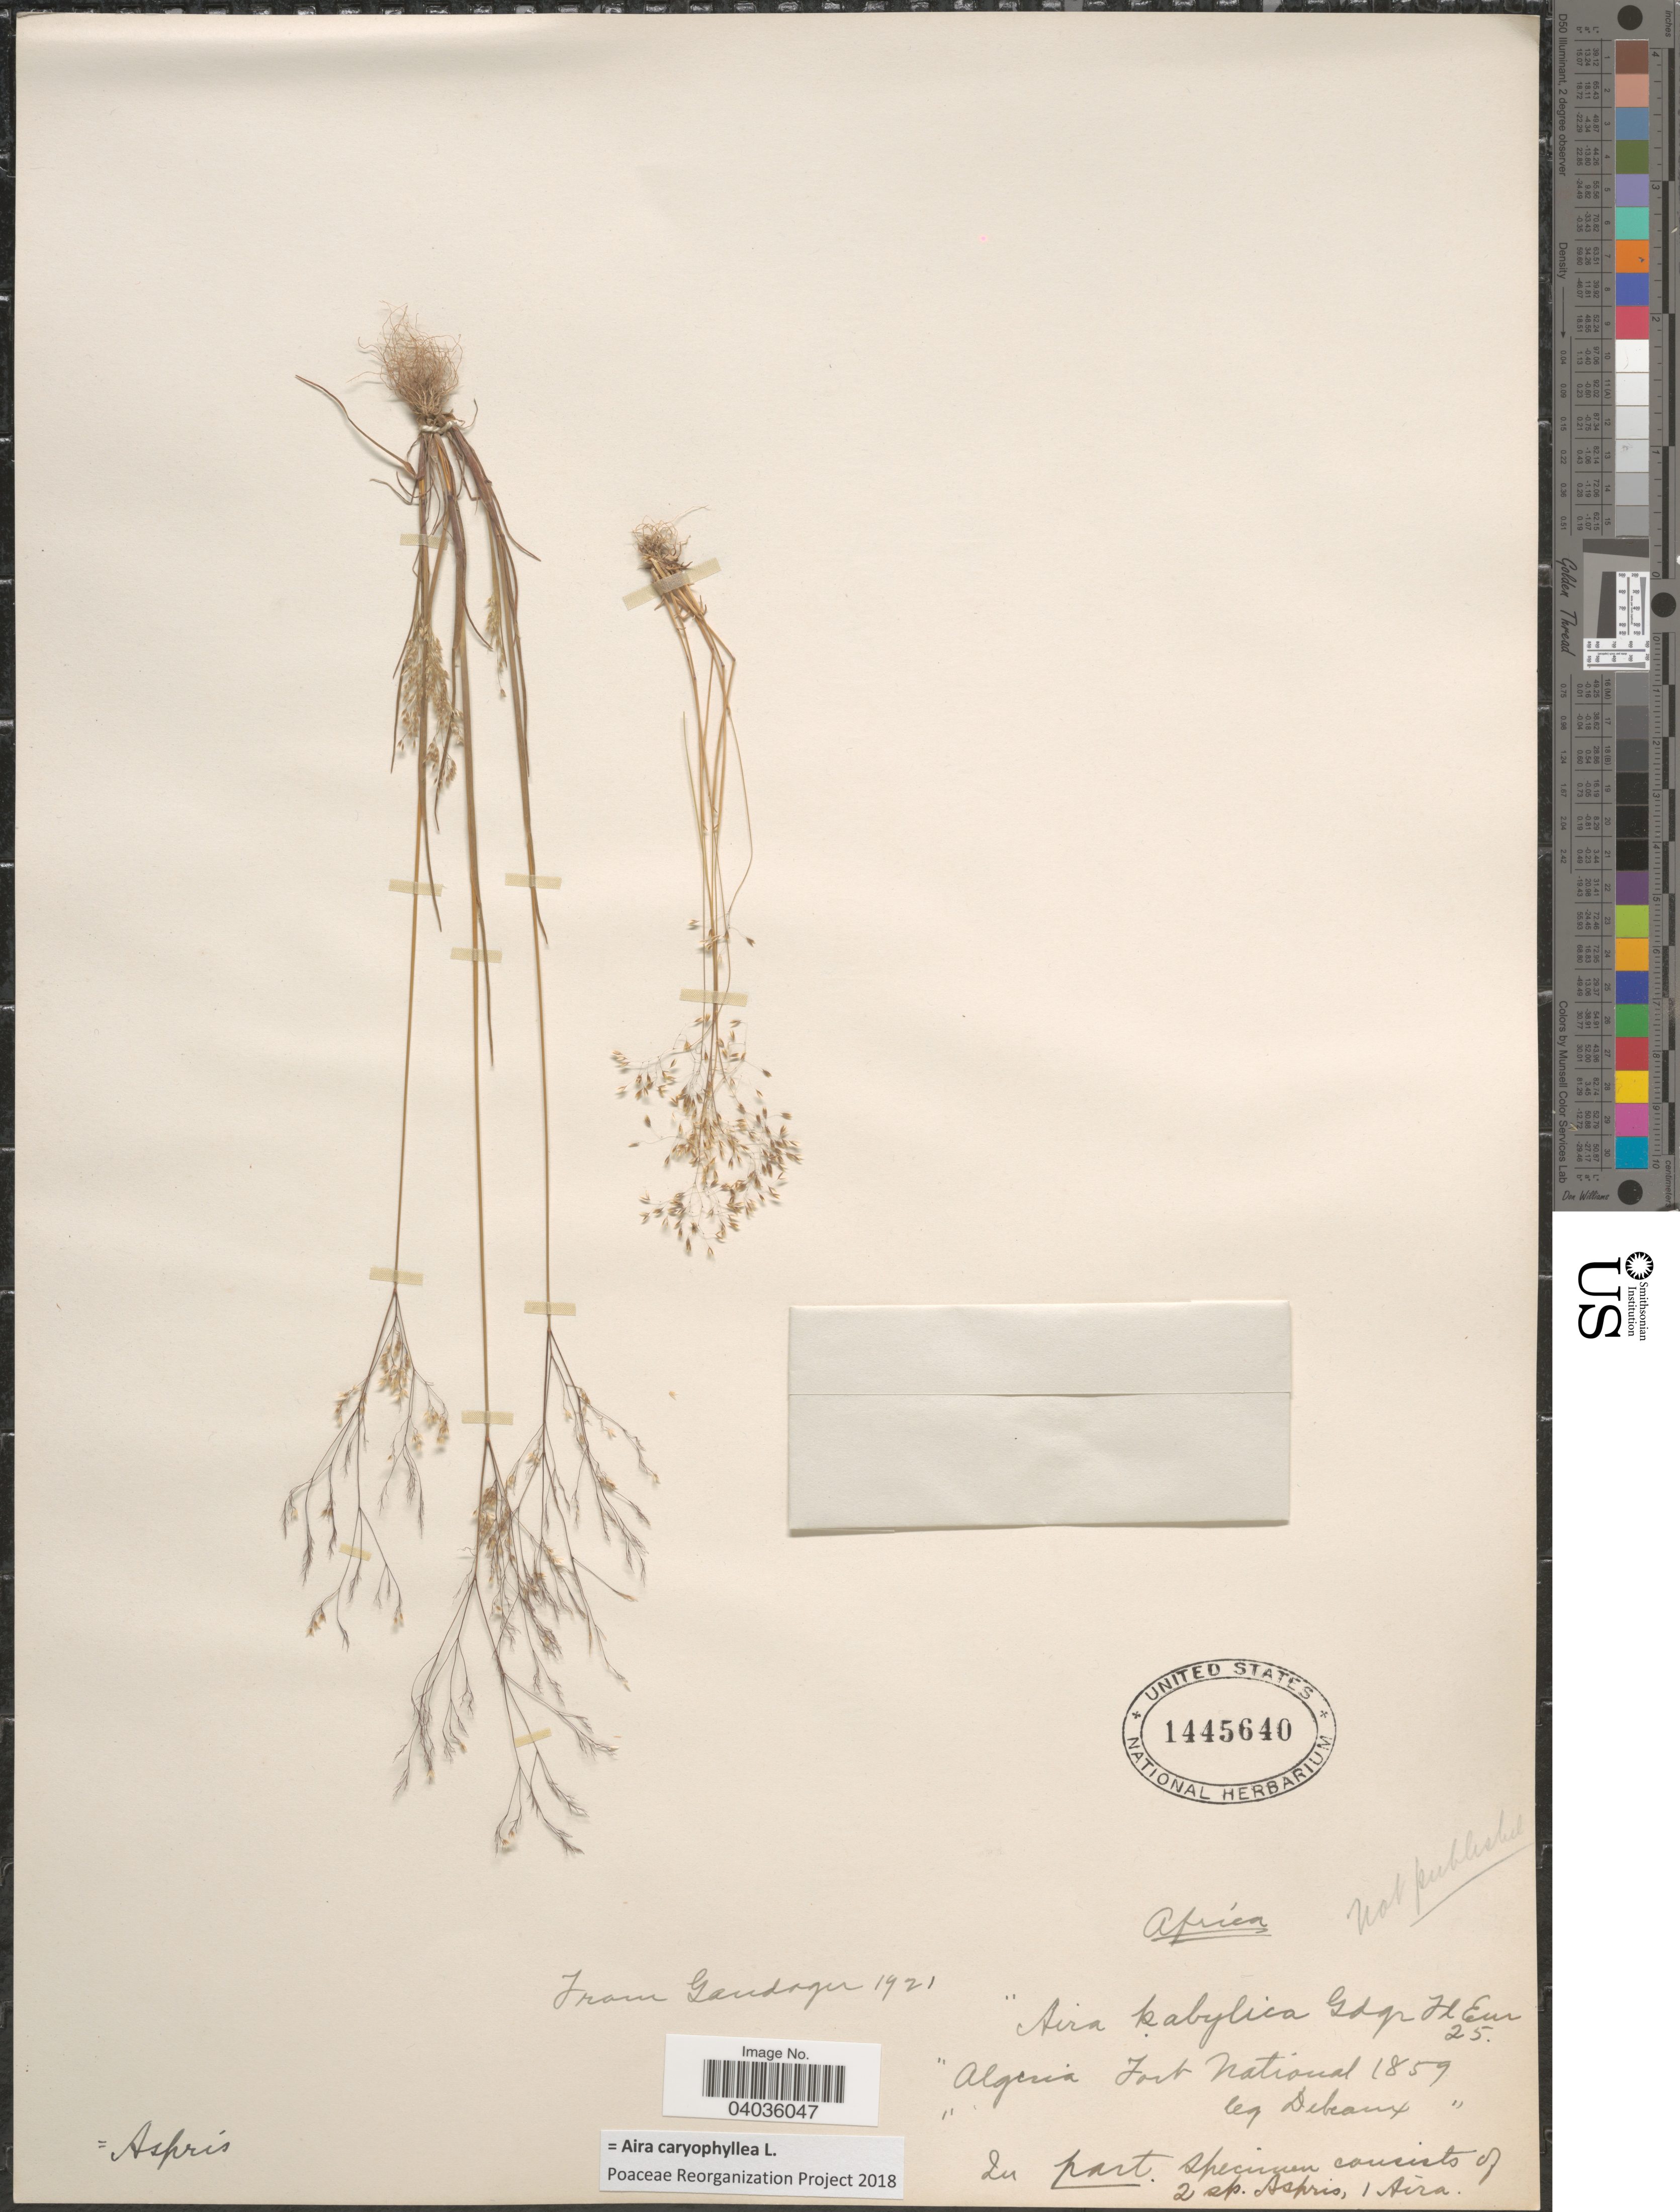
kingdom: Plantae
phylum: Tracheophyta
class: Liliopsida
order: Poales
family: Poaceae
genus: Aira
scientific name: Aira caryophyllea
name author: L.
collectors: -. Debeaux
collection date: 1859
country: Algeria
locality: Fort National.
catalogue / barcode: US 1445640